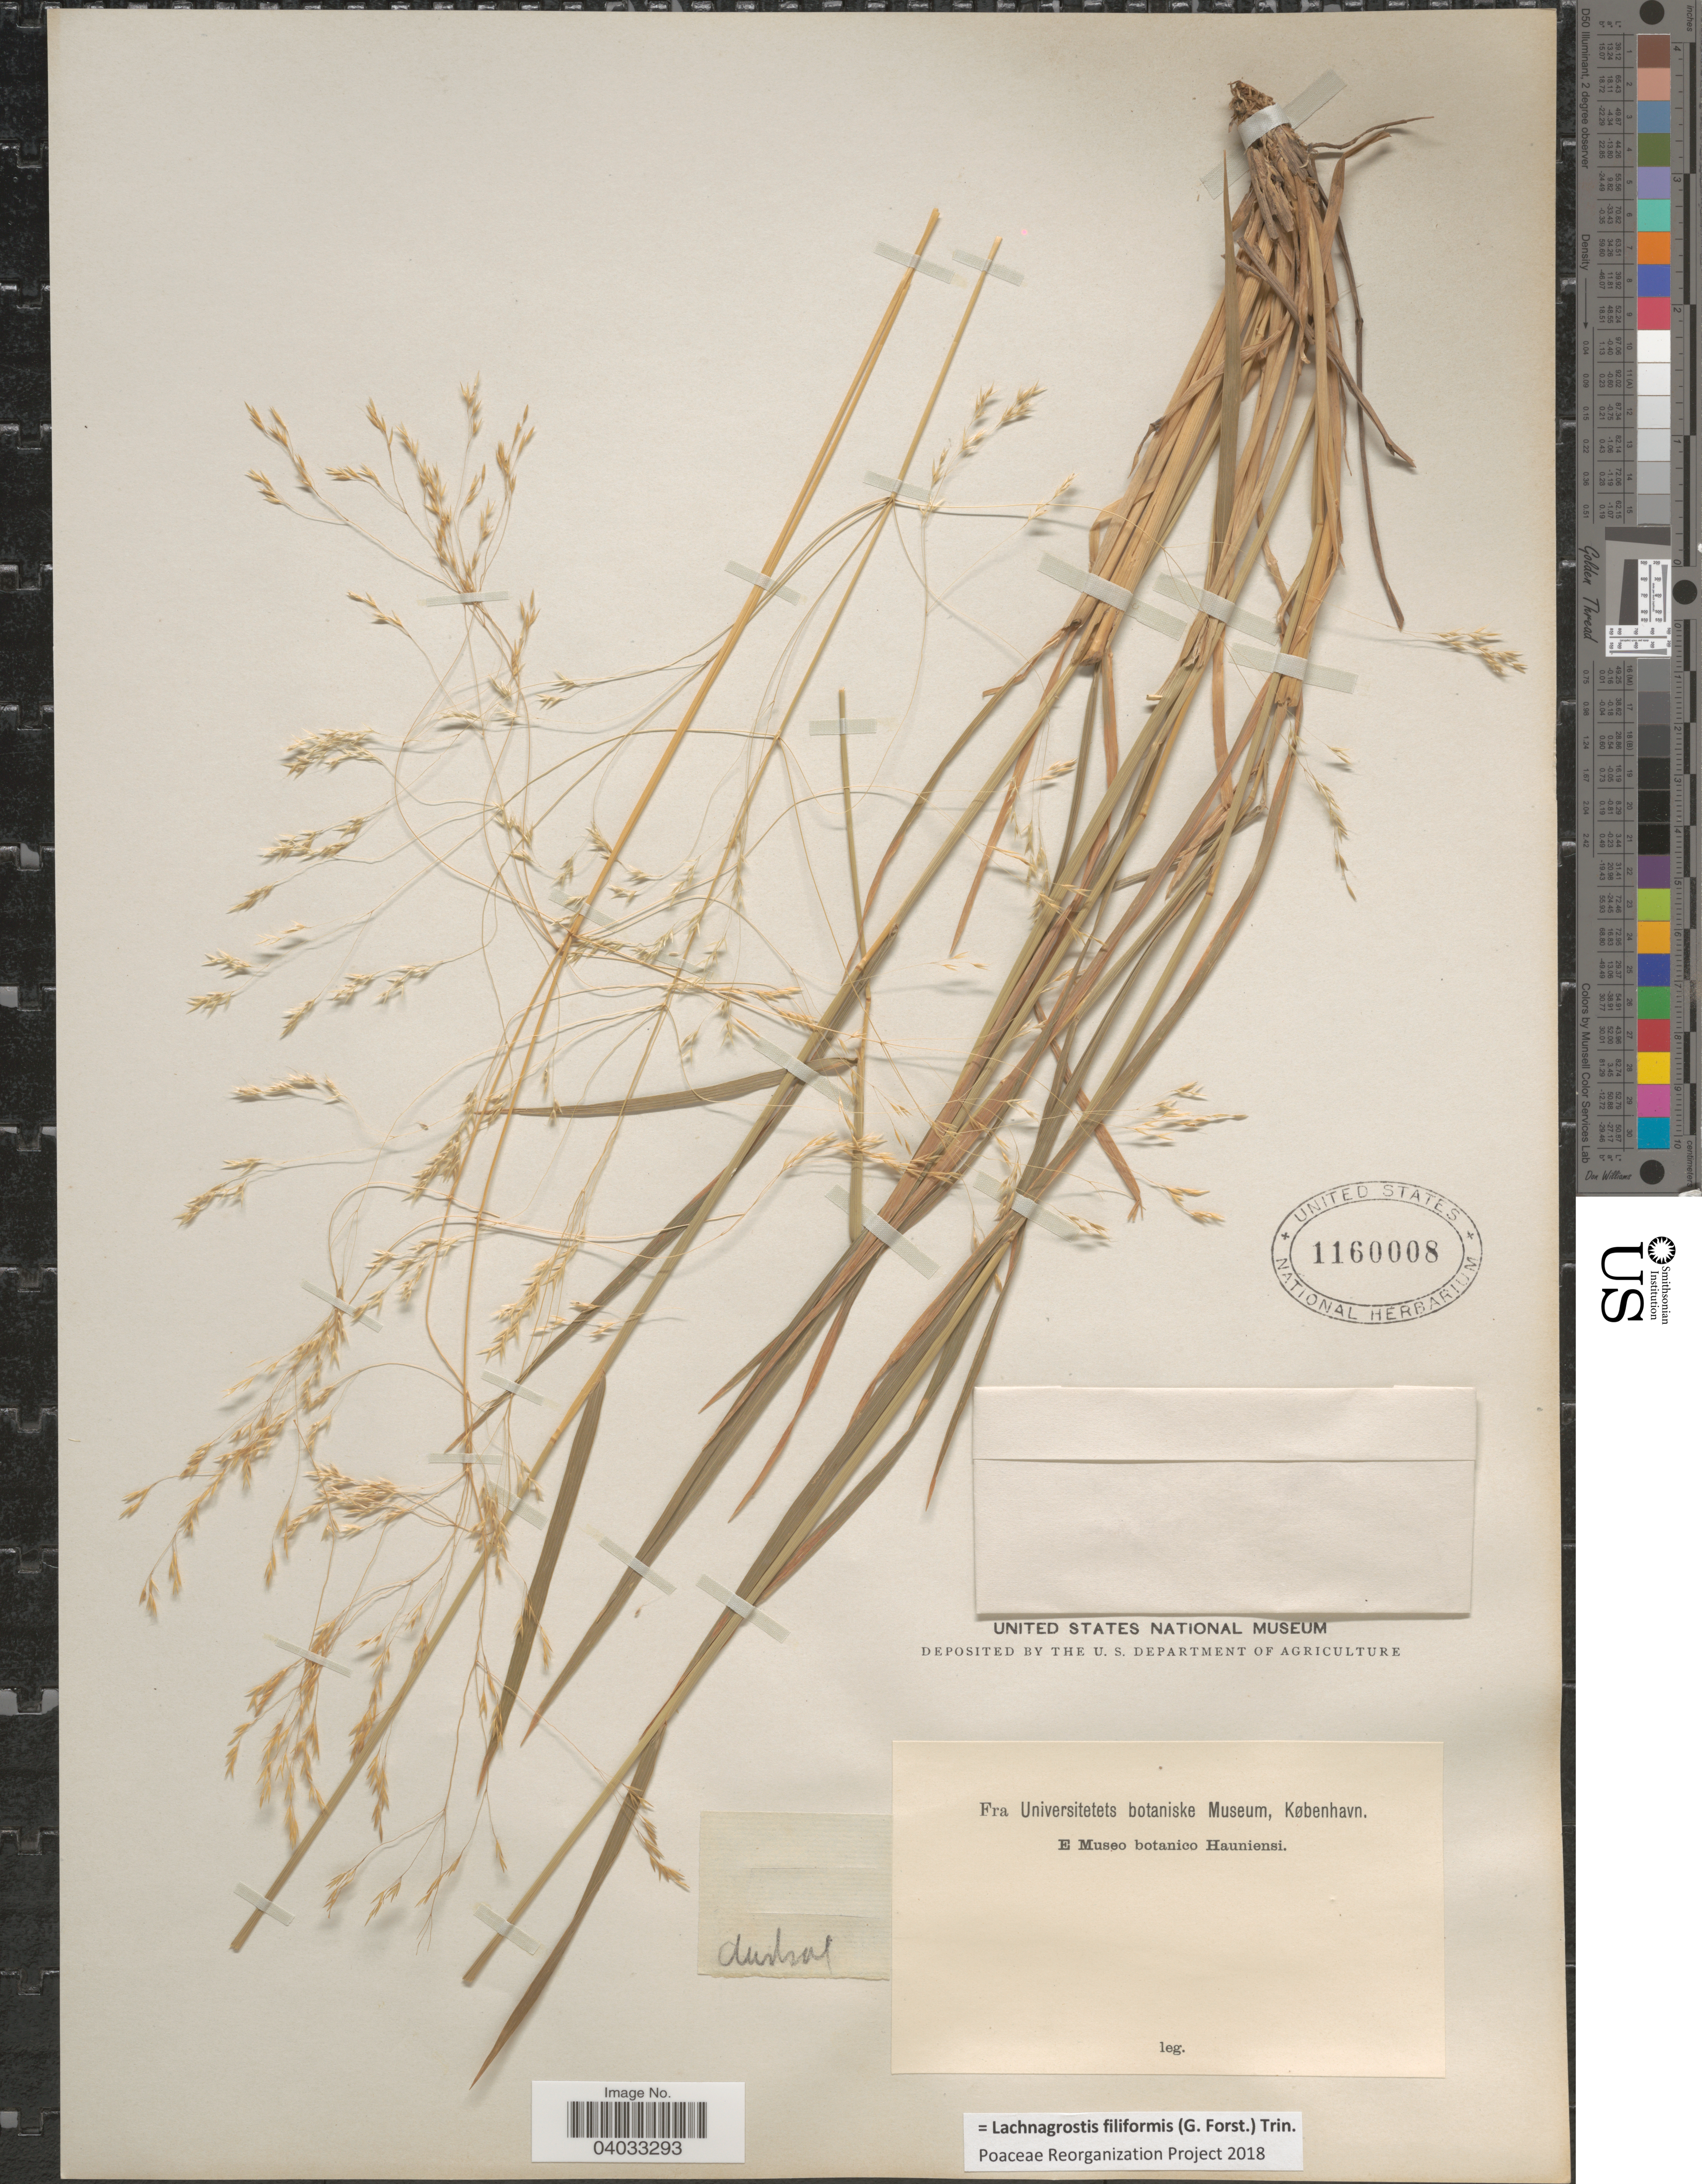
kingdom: Plantae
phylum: Tracheophyta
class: Liliopsida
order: Poales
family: Poaceae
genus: Lachnagrostis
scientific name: Lachnagrostis filiformis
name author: (J.R. Forst.) Trin.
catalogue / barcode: US 1160008